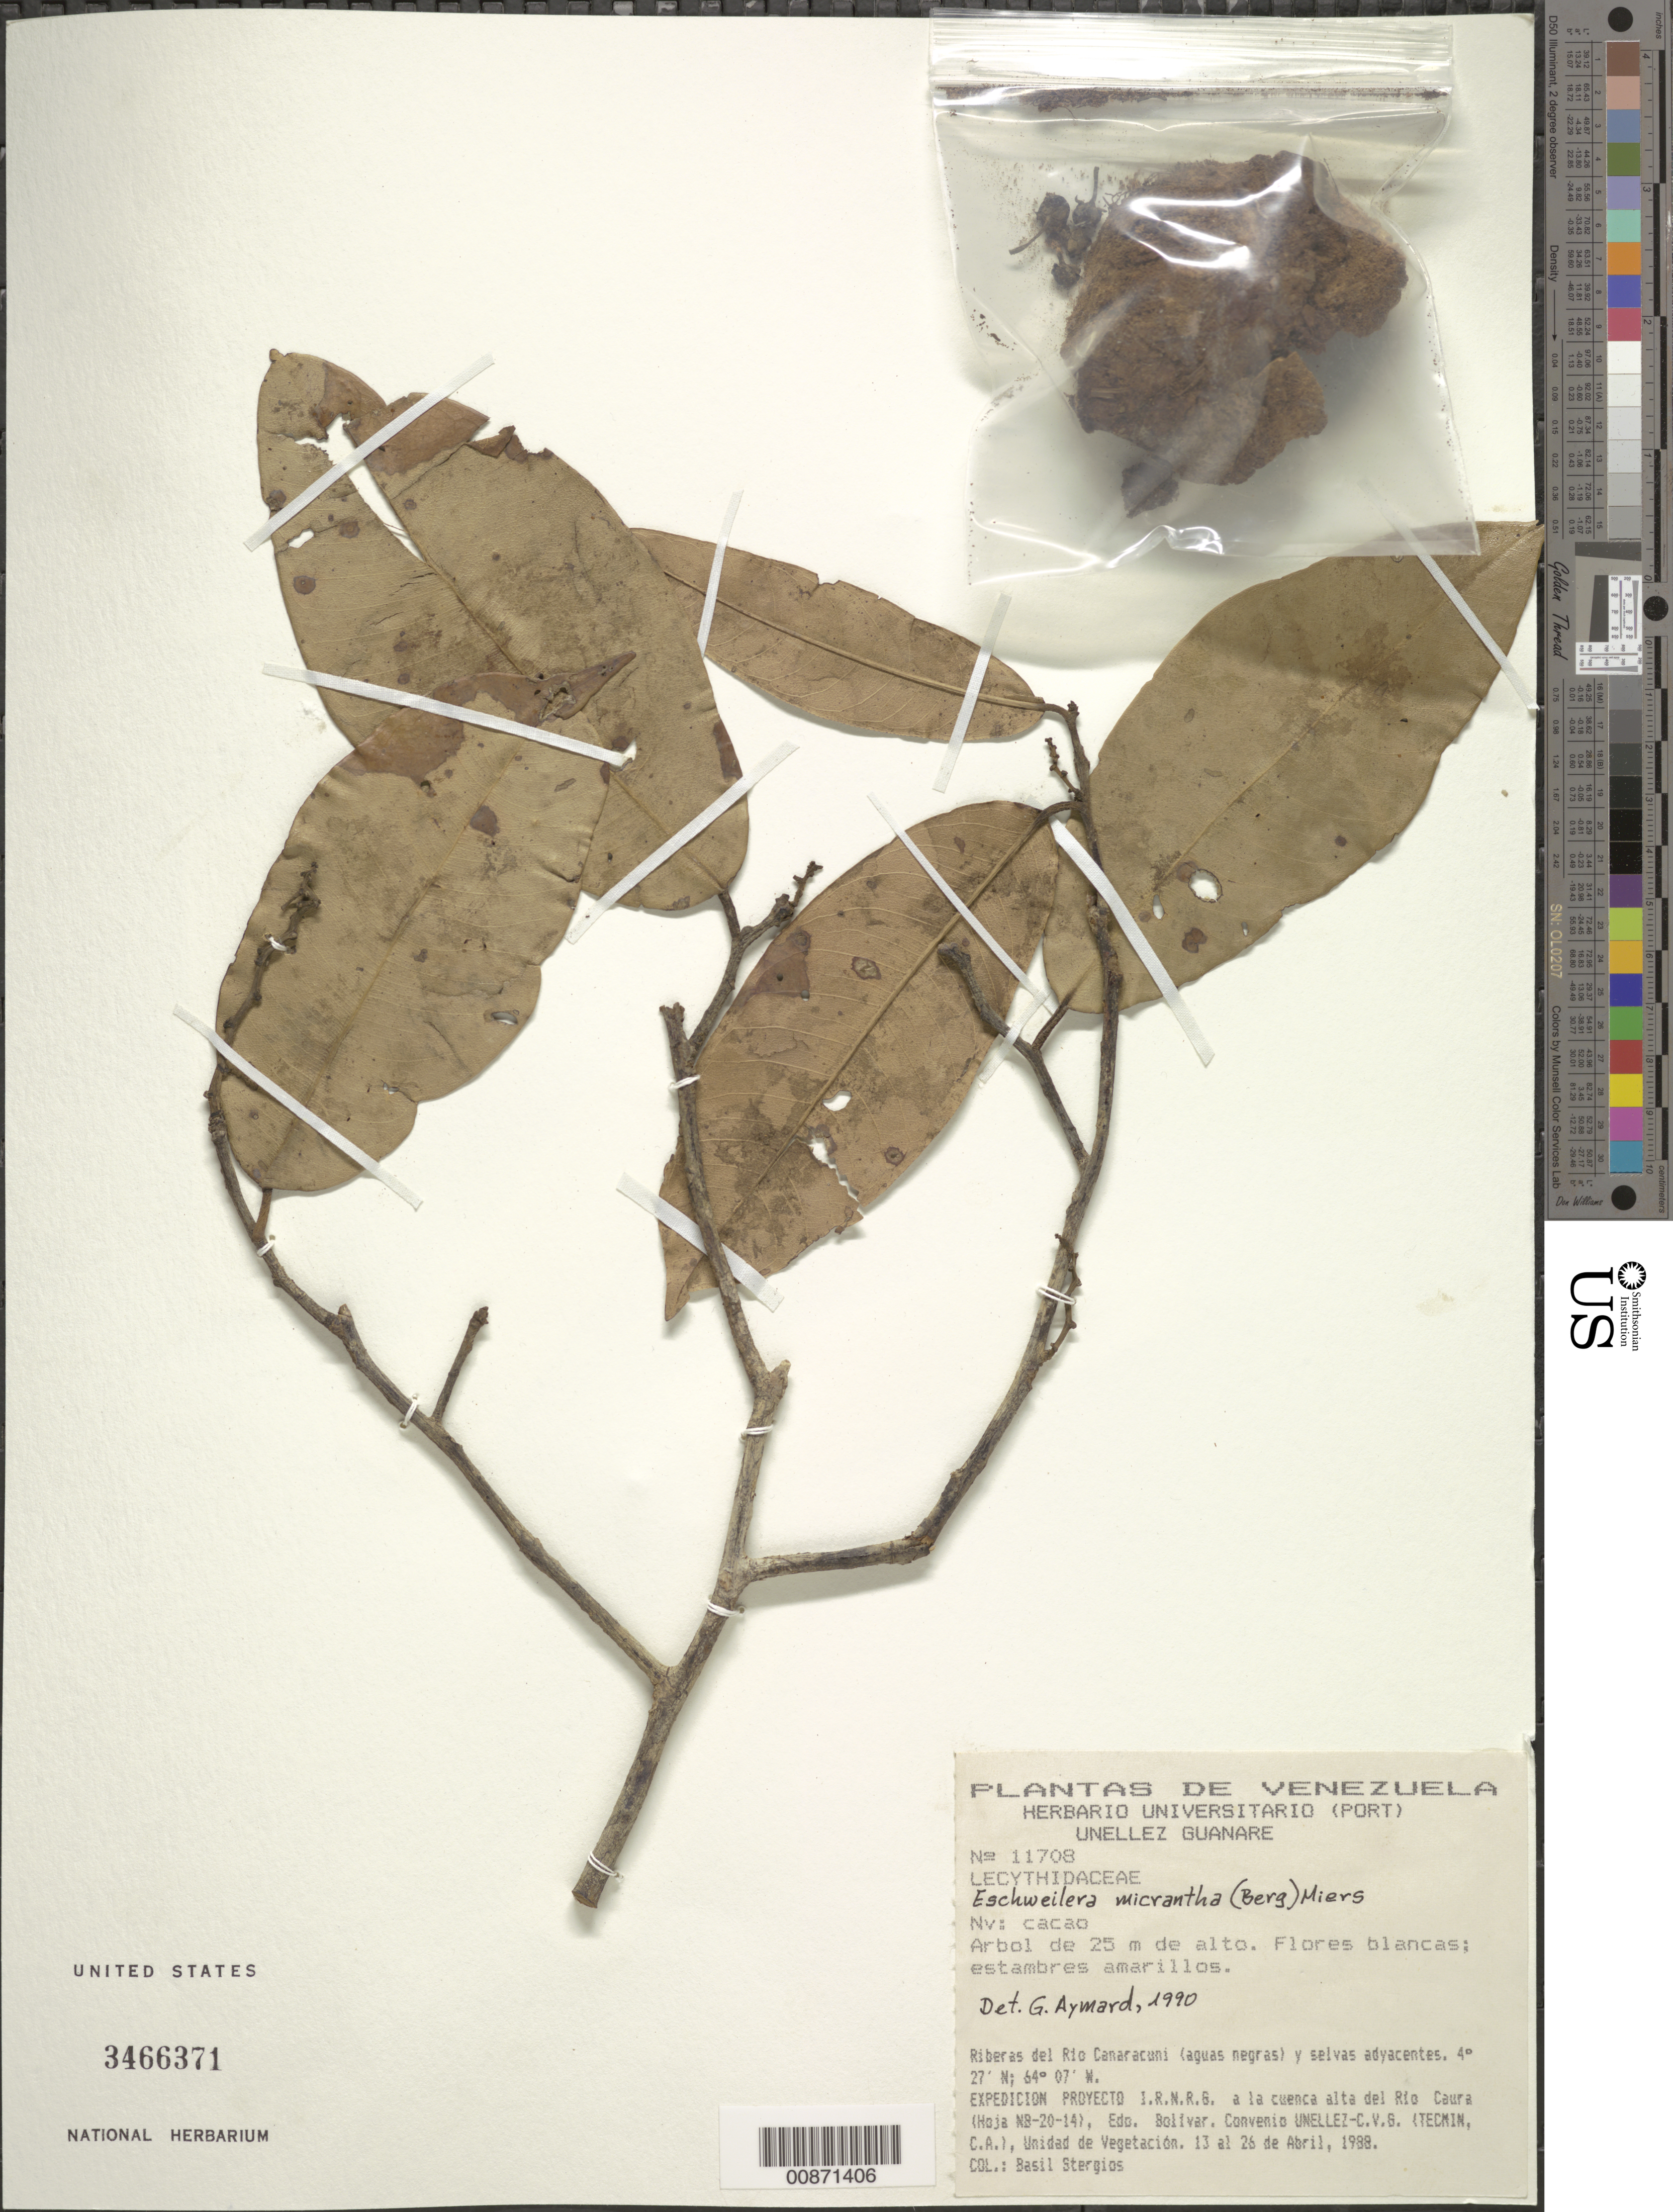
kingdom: Plantae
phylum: Tracheophyta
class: Magnoliopsida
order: Ericales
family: Lecythidaceae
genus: Eschweilera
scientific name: Eschweilera micrantha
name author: (O. Berg) Miers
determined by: Aymard C., G. A., (PORT), Univ. Nac. Exp. de los Llanos Ezequiel Zamora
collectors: B. G. Stergios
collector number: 11708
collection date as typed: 13-Apr-88 to 26-Apr-88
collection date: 1988-04-13/1988-04-26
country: Venezuela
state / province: Bolívar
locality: Río Canaracuni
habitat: Riberas del río (aguas negras) y selvas adyacentes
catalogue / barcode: US 3466371